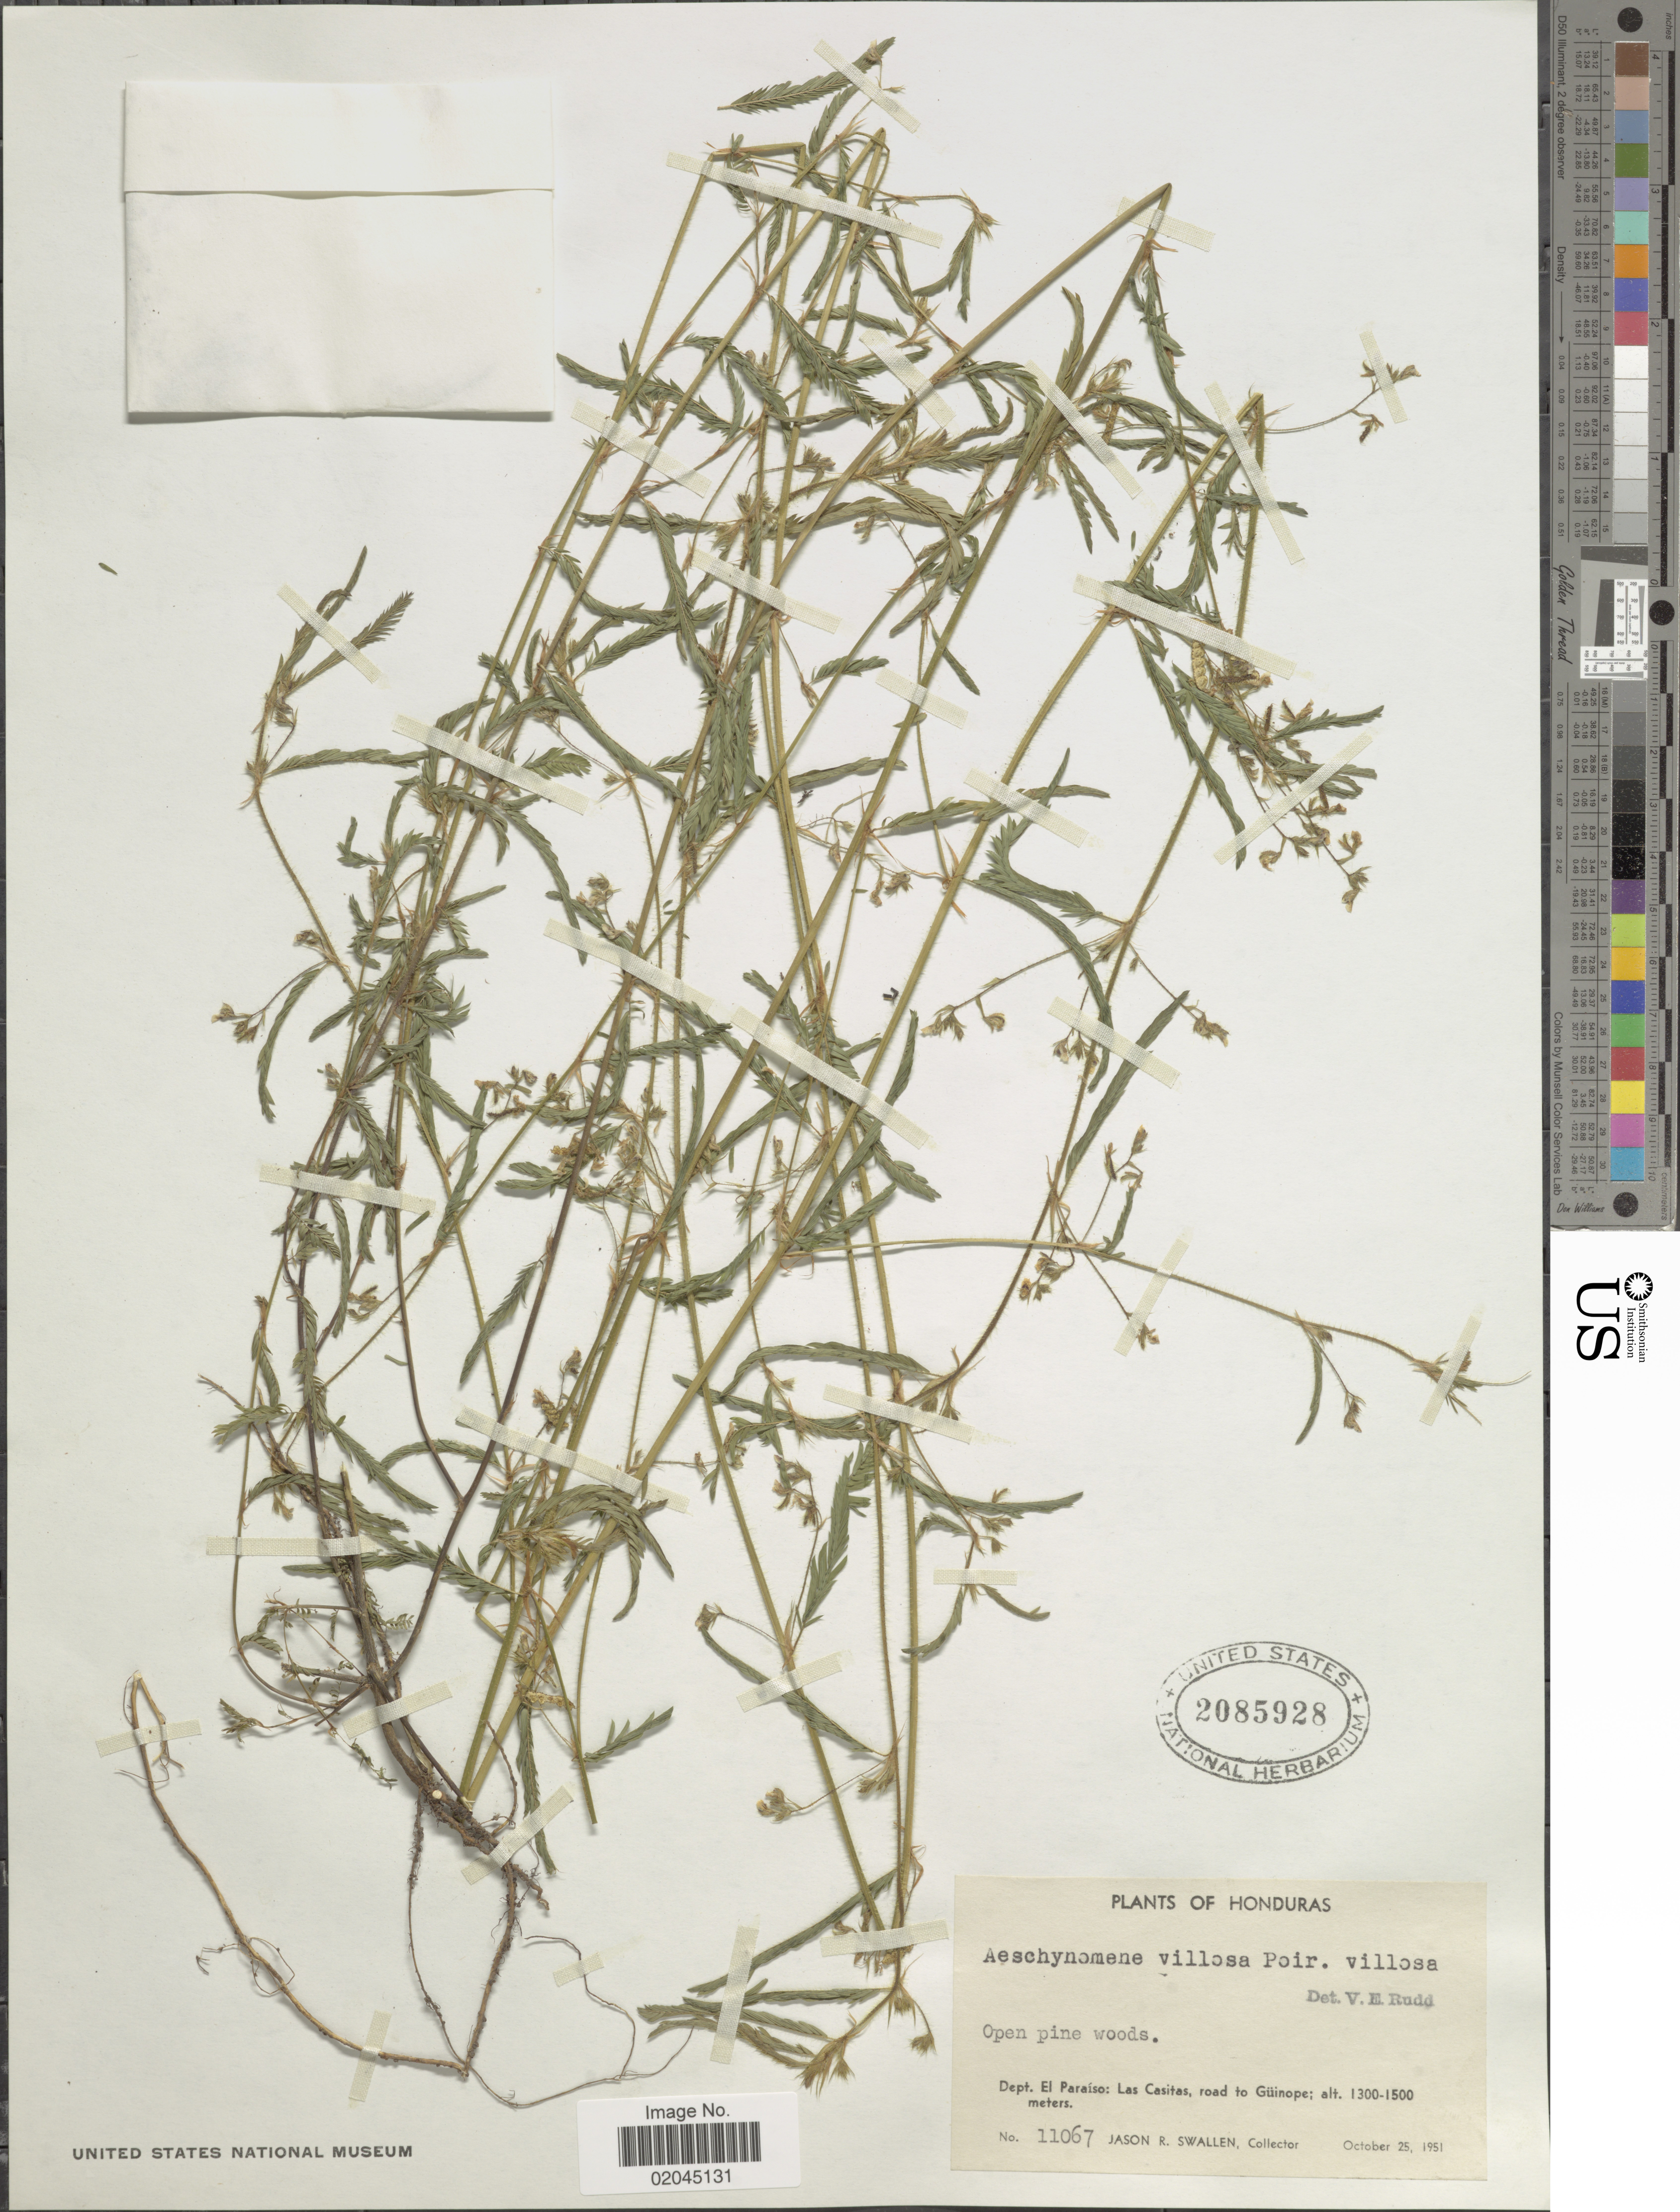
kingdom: Plantae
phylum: Tracheophyta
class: Magnoliopsida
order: Fabales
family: Fabaceae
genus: Aeschynomene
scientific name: Aeschynomene villosa var. villosa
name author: Poir.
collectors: J. R. Swallen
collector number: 11067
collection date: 1951-10-25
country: Honduras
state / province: El Paraíso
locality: Open pine woods, Dept. El Paraíso: Las Casitas, road to Güinope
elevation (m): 1300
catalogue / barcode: US 2085928